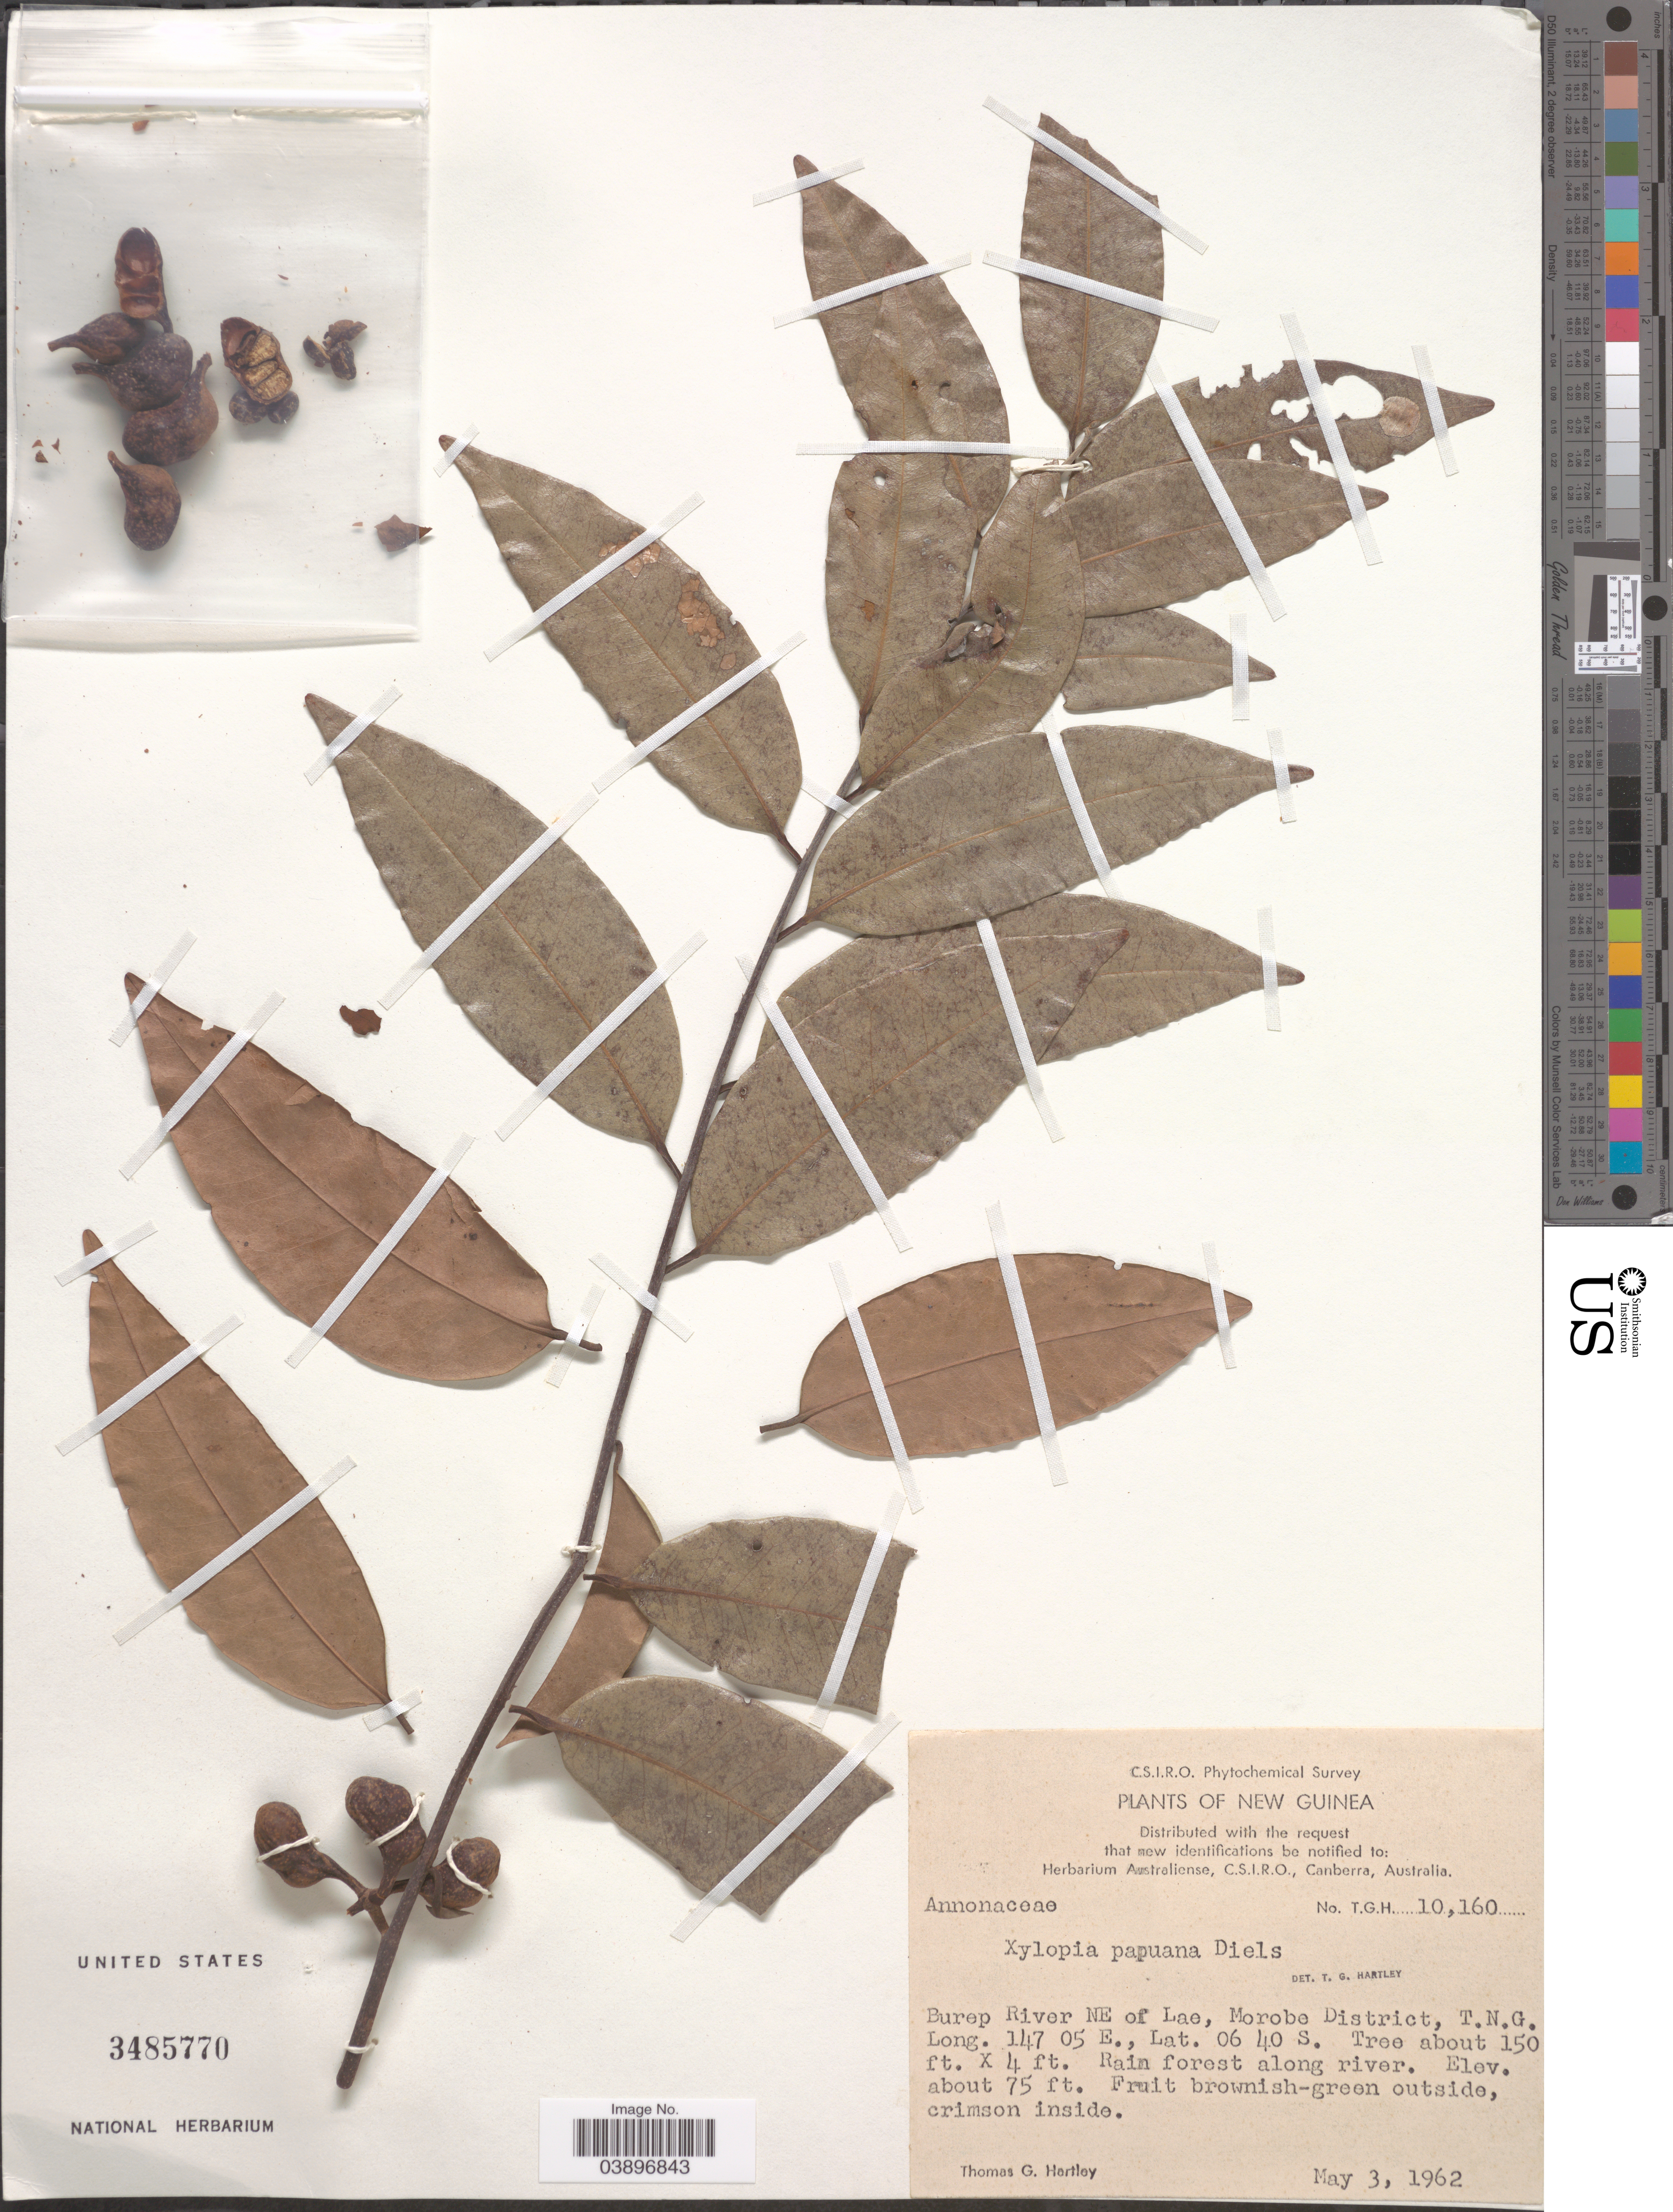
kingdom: Plantae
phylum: Tracheophyta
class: Magnoliopsida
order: Magnoliales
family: Annonaceae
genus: Xylopia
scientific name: Xylopia papuana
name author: Diels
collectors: T. G. Hartley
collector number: TGH 10160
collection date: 1962-05-03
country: Papua New Guinea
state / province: Morobe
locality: New Guinea. Burep River NE of Lae, Morobe District, T.N.G.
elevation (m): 23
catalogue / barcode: US 3485770